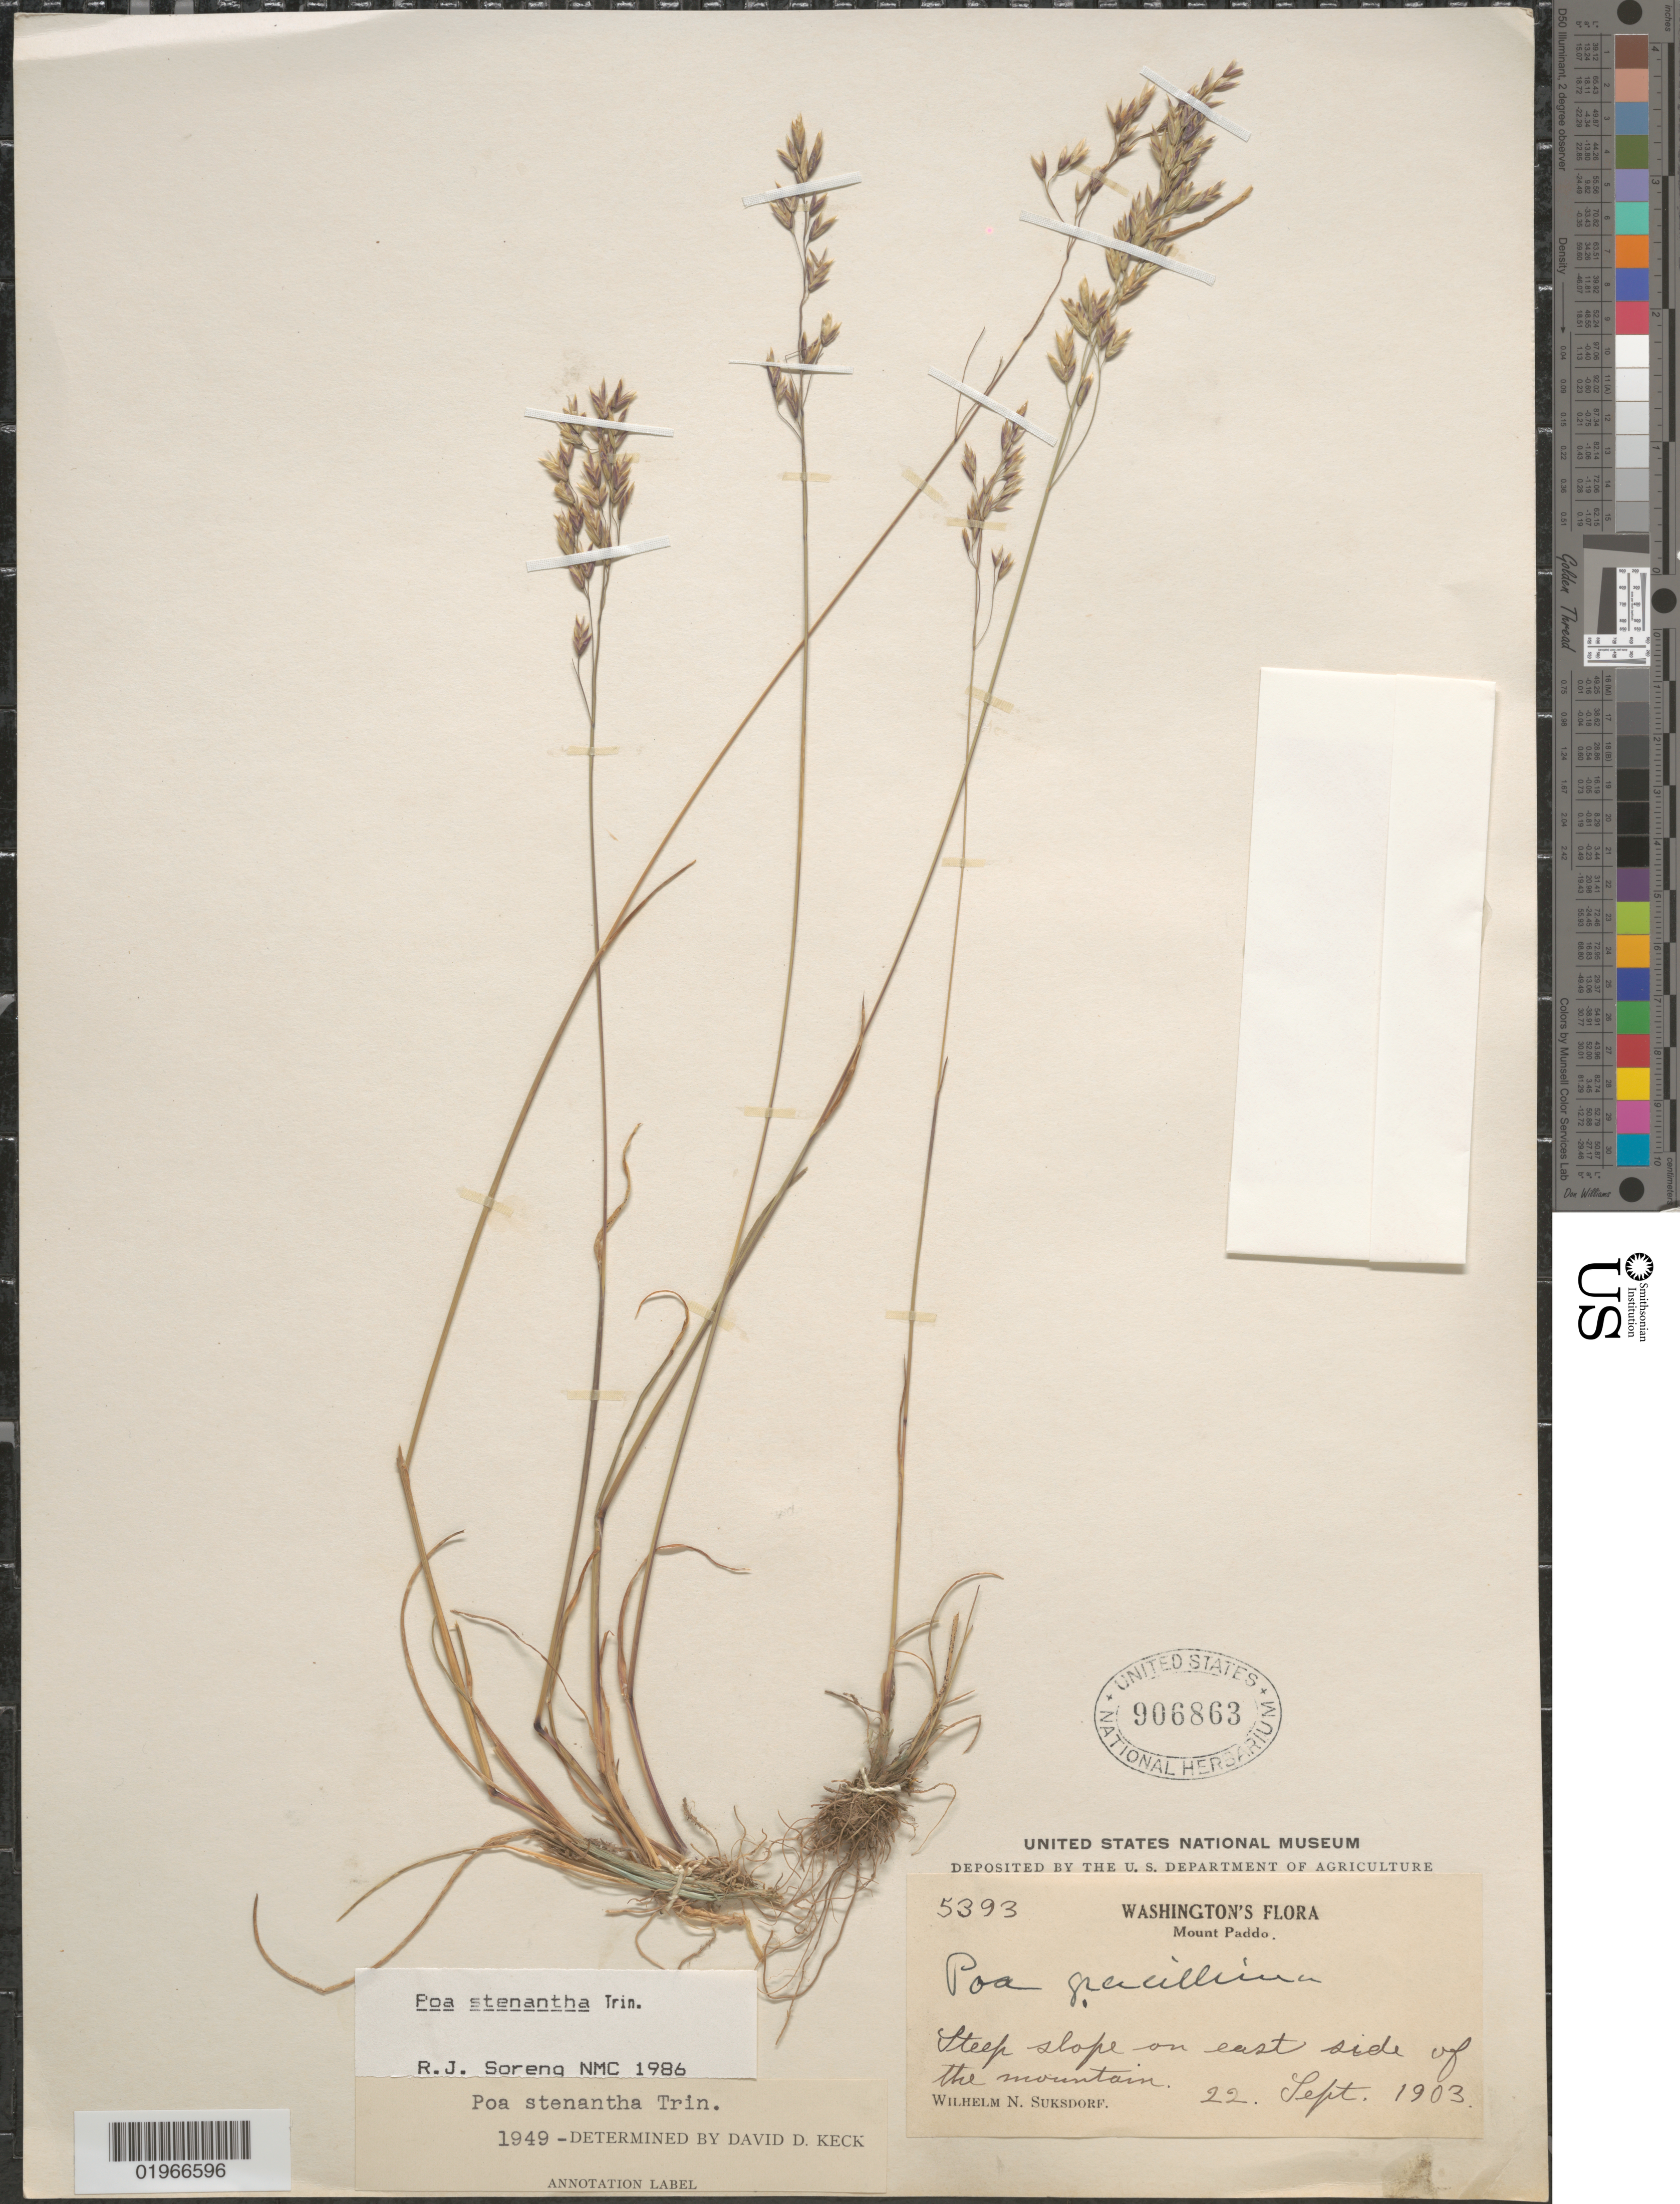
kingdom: Plantae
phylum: Tracheophyta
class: Liliopsida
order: Poales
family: Poaceae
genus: Poa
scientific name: Poa stenantha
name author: Trin.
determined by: Soreng, Robert J., Research Associate (BOT), Smithsonian Institution - National Museum of Natural History (UNITED STATES)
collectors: W. N. Suksdorf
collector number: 5393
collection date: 1903-09-22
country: United States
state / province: Washington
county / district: Skamania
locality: Mount Paddo. Steep slope on east side of the mountain.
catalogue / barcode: US 906863